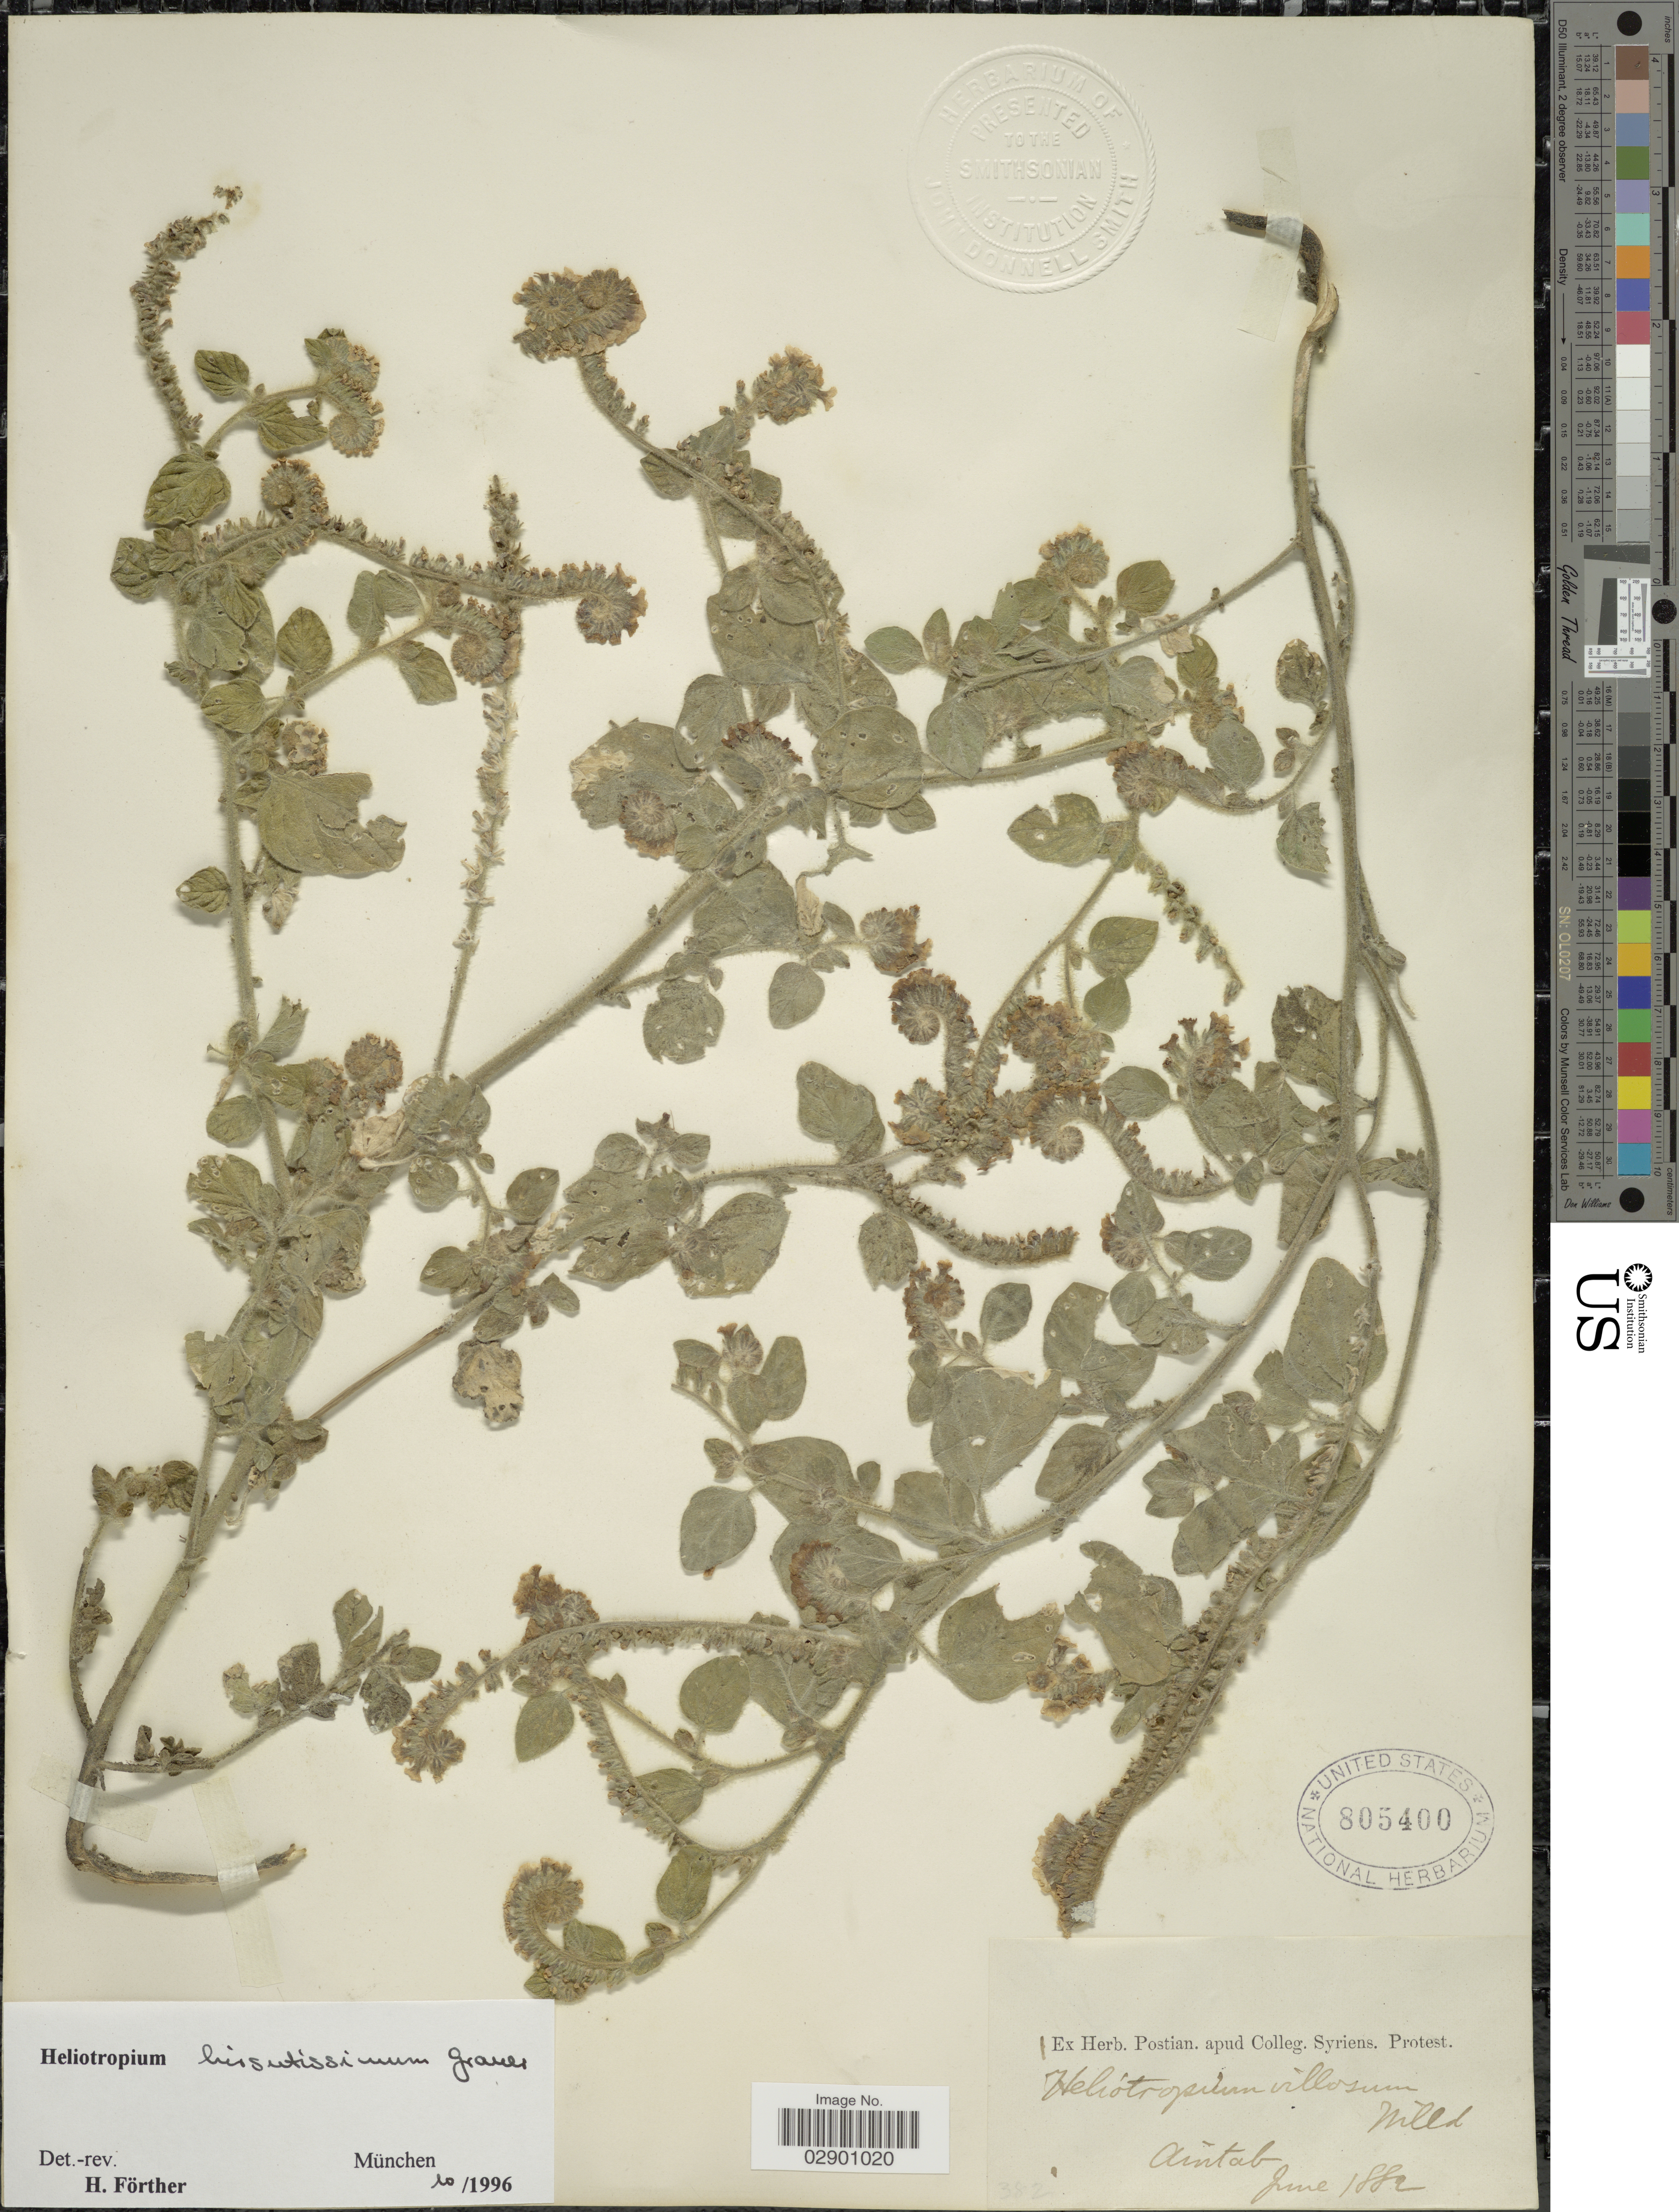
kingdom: Plantae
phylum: Tracheophyta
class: Magnoliopsida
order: Boraginales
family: Heliotropiaceae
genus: Heliotropium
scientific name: Heliotropium hirsutissimum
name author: Grauer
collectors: ex herb. Postian. apud Colleg. Syriens. Protest. USE "Fannie P. A. Shepard" (10308853) AS PRIMARY COLLECTOR INSTEAD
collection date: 1882-06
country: Syria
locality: Syriæ Littoralis. Aintab.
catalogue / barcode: US 805400